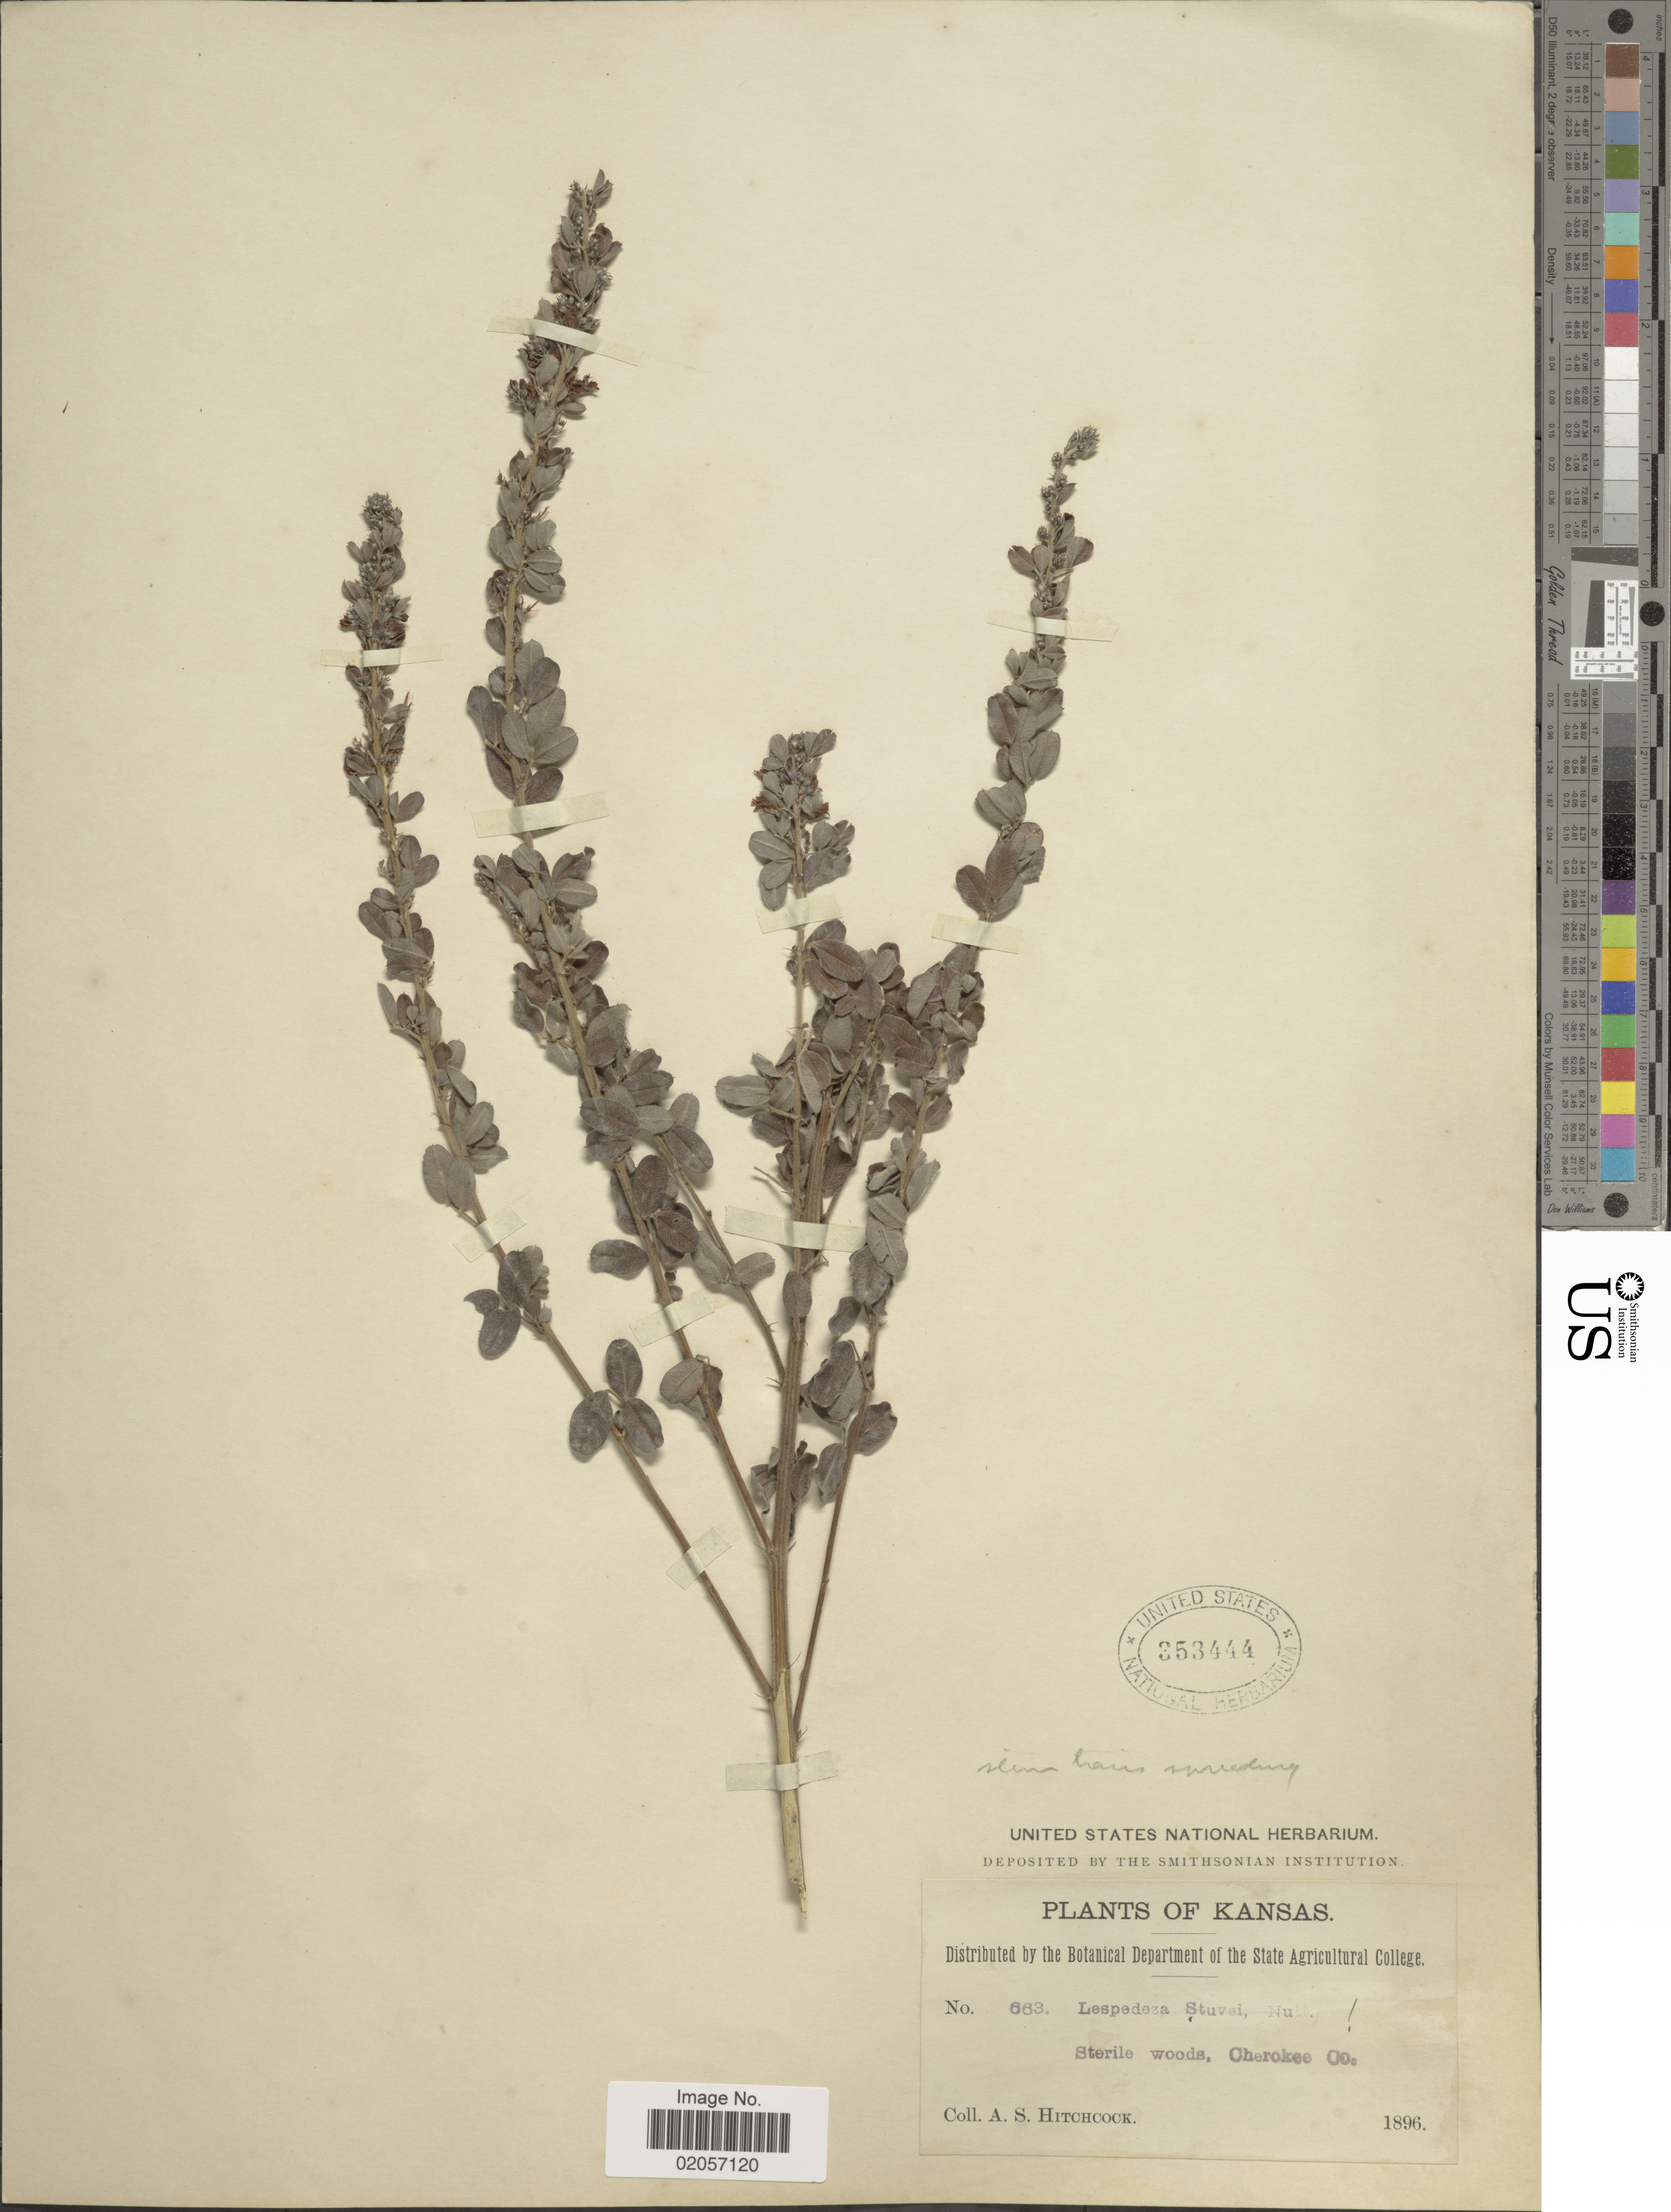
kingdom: Plantae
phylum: Tracheophyta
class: Magnoliopsida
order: Fabales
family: Fabaceae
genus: Lespedeza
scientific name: Lespedeza stuevei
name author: Nutt.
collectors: A. S. Hitchcock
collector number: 663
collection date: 1896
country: United States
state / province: Kansas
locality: Sterile woods, Cherokee Co.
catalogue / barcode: US 353444